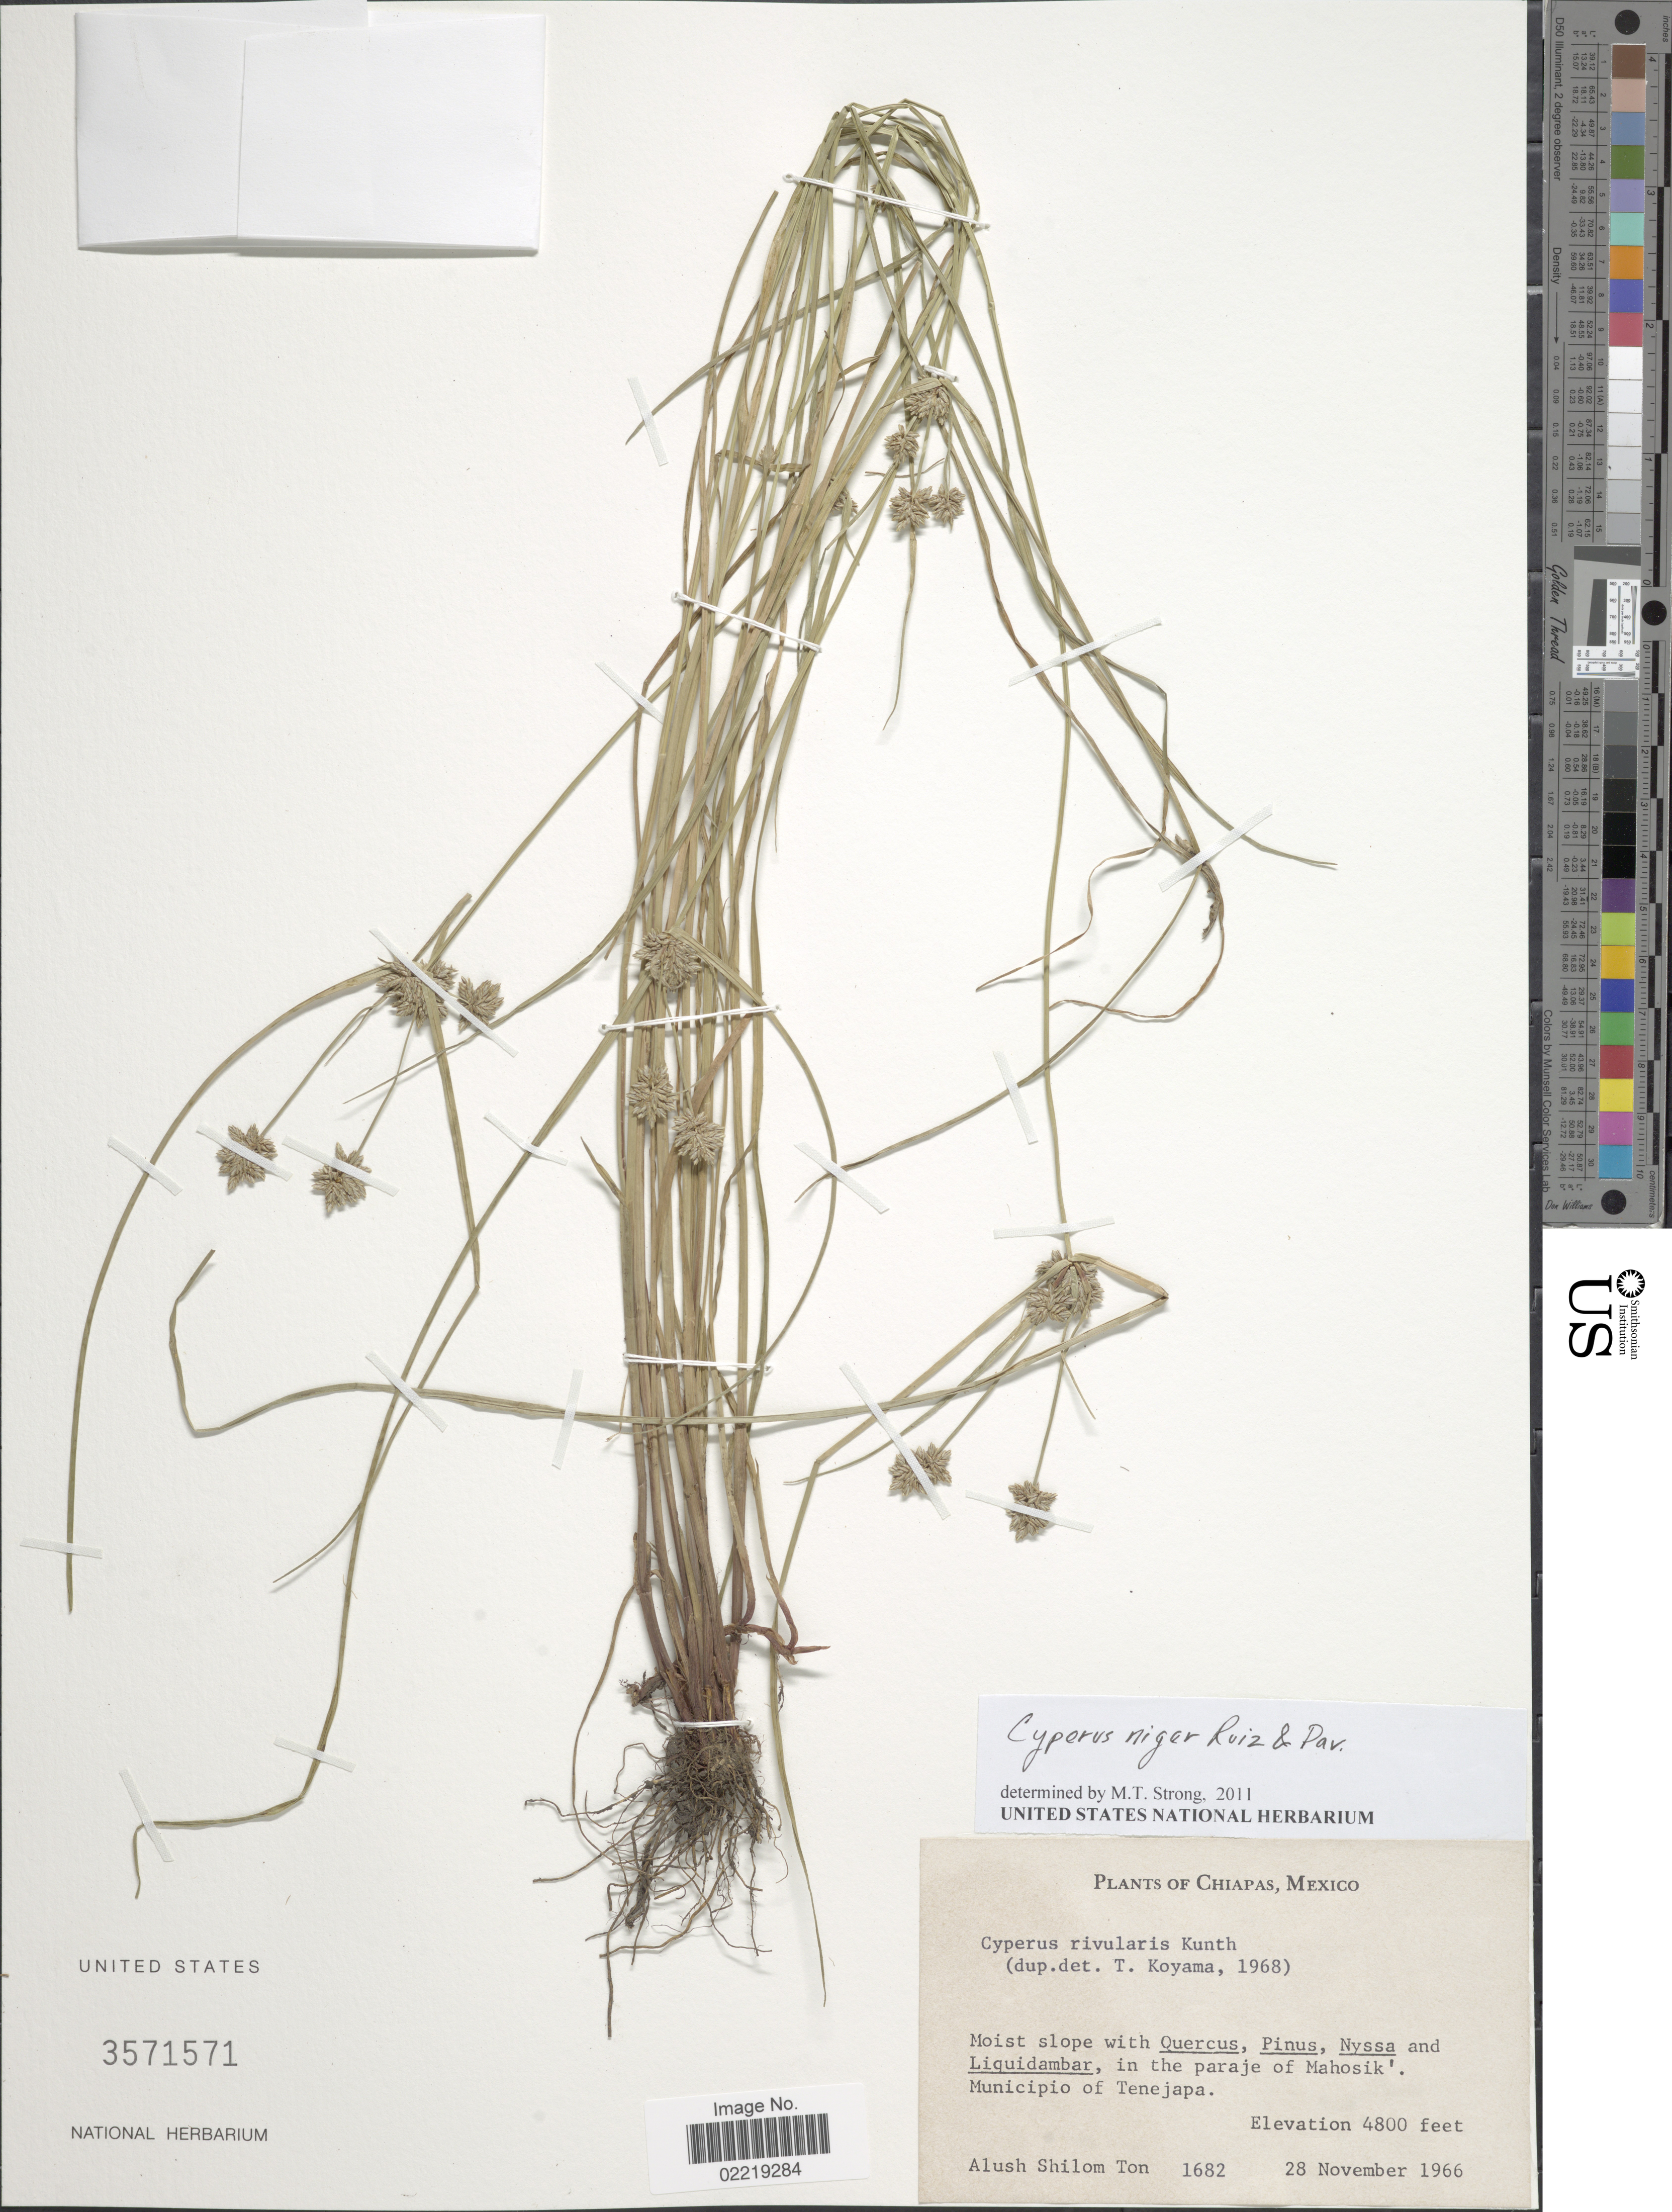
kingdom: Plantae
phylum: Tracheophyta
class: Liliopsida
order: Poales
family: Cyperaceae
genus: Cyperus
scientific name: Cyperus niger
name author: Ruiz & Pav.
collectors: A. S. Ton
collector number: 1682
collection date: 1966-11-28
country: Mexico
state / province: Chiapas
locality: In the paraje of Mahosik, Municipio of Tenejapa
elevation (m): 1463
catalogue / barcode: US 3571571